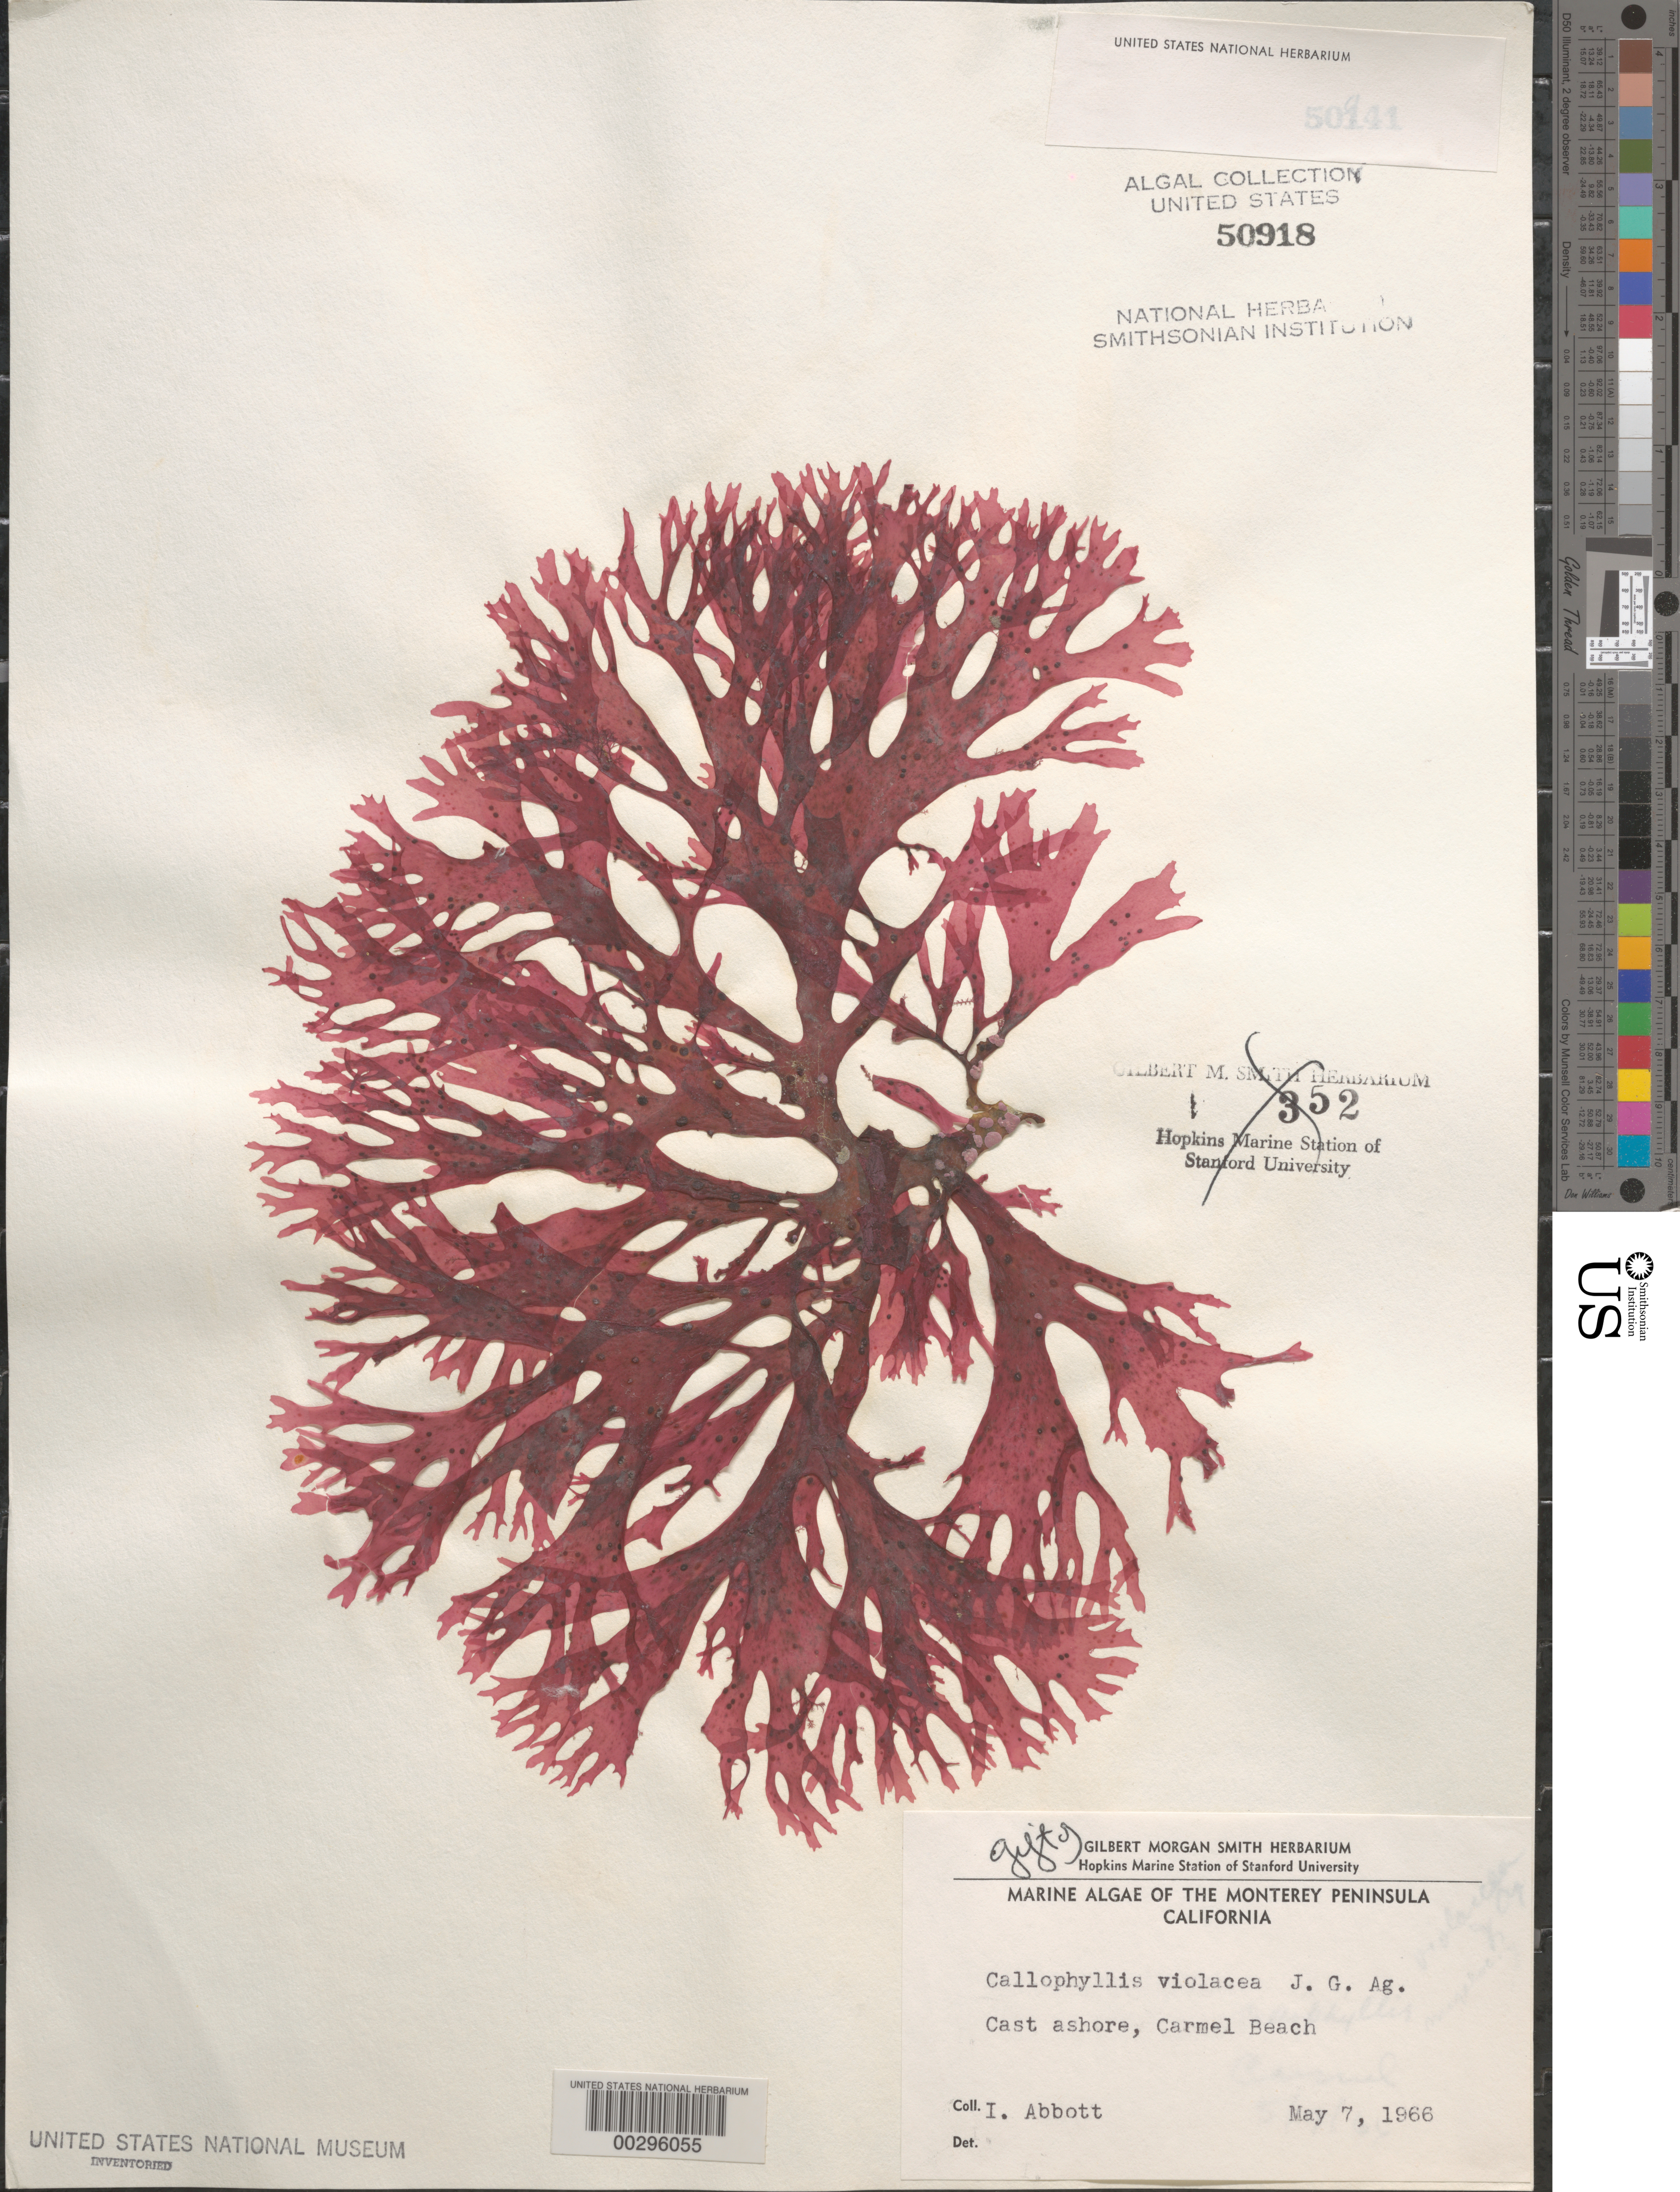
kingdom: Plantae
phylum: Rhodophyta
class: Florideophyceae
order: Gigartinales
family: Kallymeniaceae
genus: Callophyllis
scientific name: Callophyllis violacea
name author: J. Agardh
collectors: I. A. Abbott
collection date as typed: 07 May 1966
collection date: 1966-05-07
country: United States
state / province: California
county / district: Monterey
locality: Carmel Beach, Monterey Peninsula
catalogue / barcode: US 50918